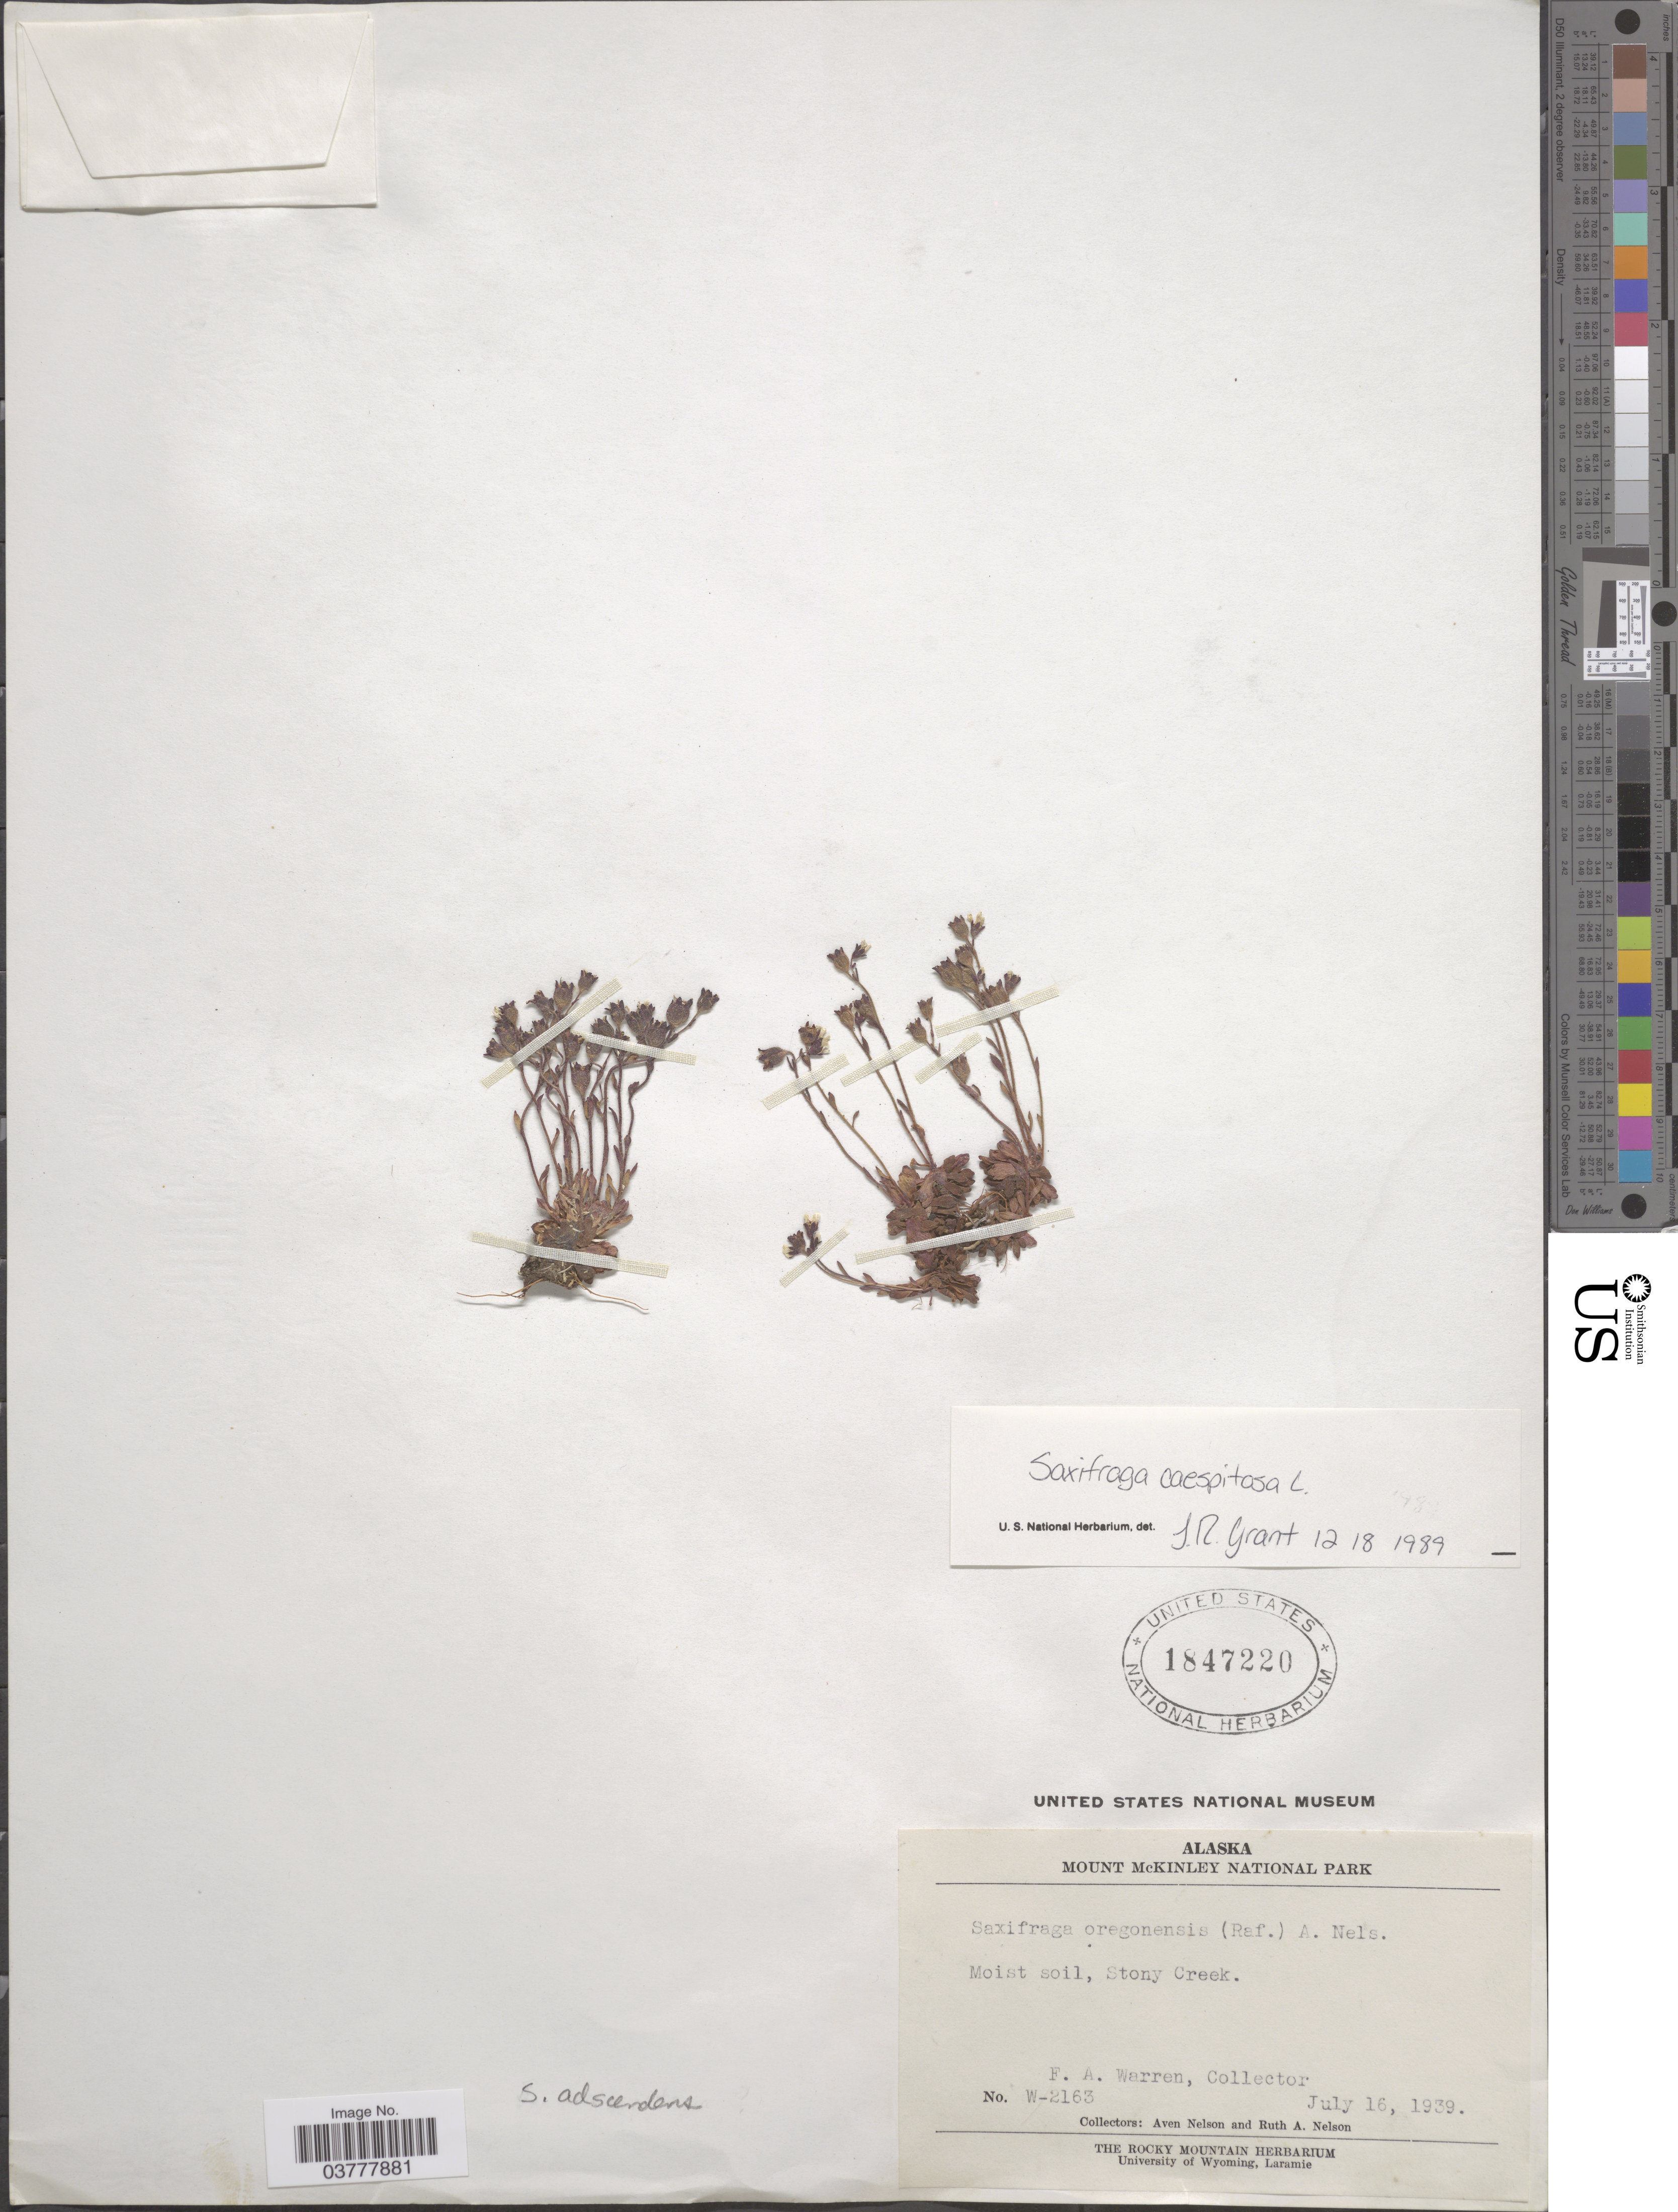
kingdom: Plantae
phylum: Tracheophyta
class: Magnoliopsida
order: Saxifragales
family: Saxifragaceae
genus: Saxifraga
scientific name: Saxifraga adscendens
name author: L.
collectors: A. Nelson, R. A. Nelson & F. Warren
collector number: W-2163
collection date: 1939-07-16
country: United States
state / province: Alaska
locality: Mount McKinley National Park. Moist soil, Stony Creek.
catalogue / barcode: US 1847220